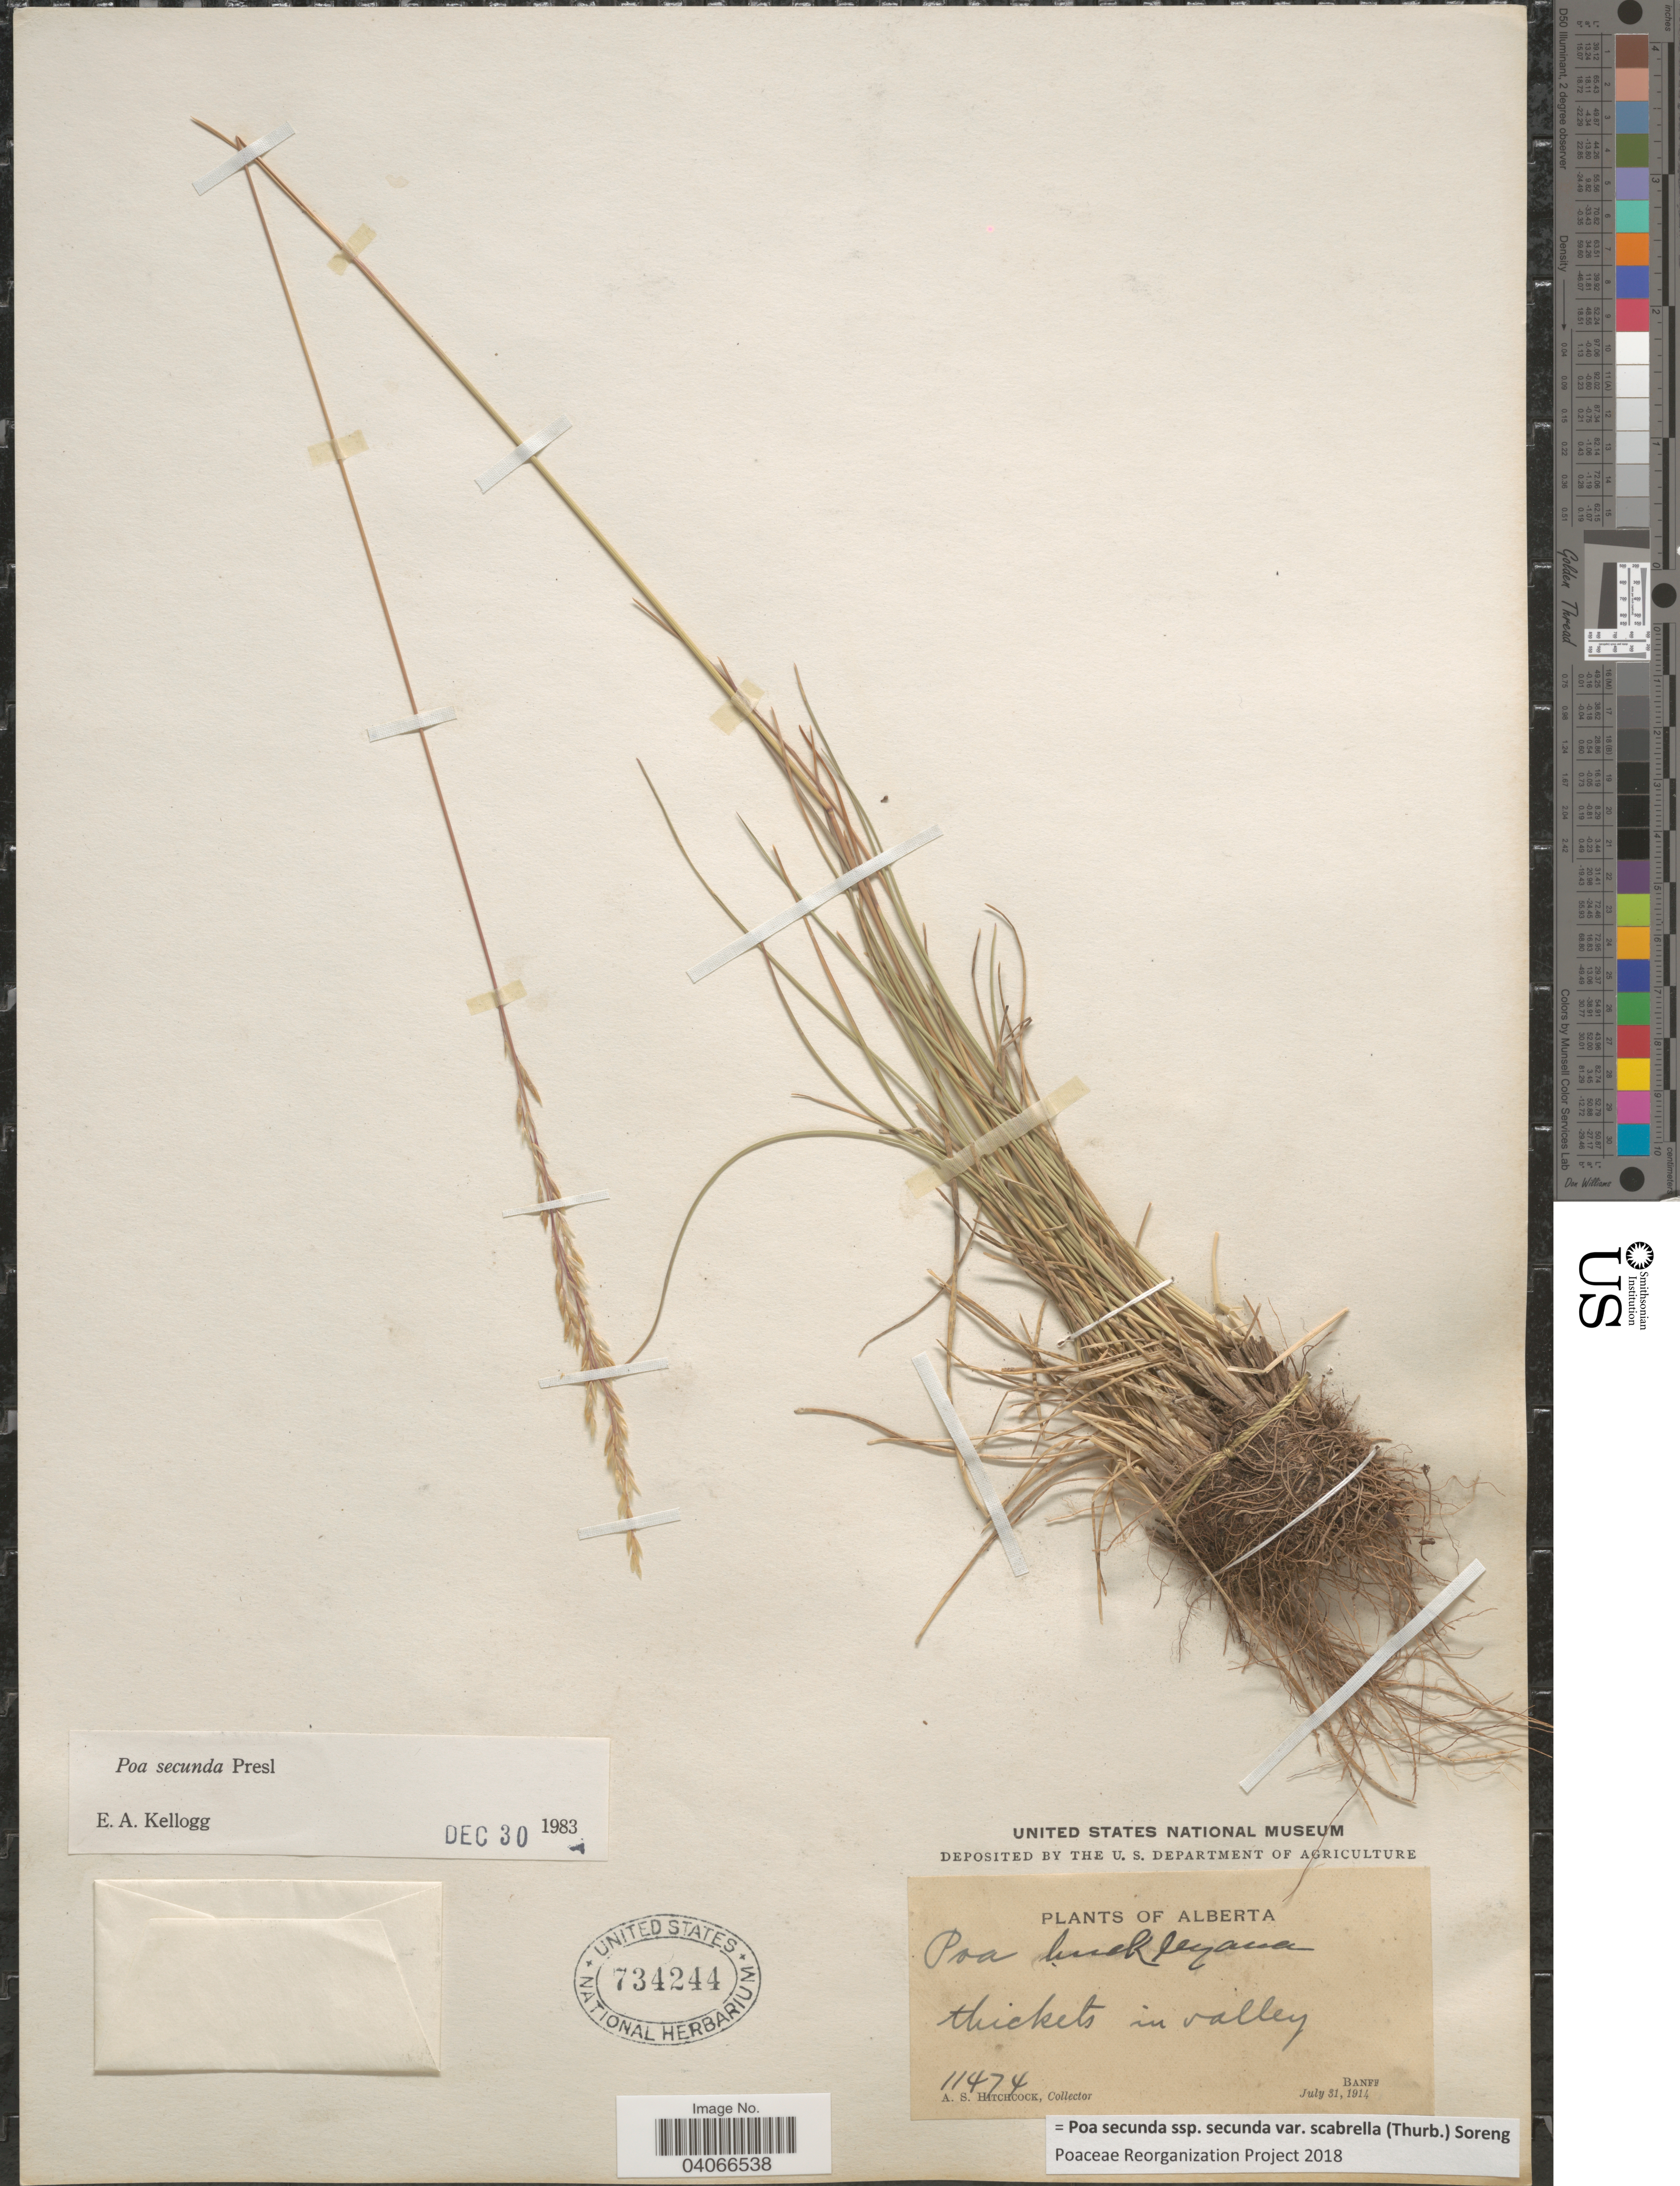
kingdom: Plantae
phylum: Tracheophyta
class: Liliopsida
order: Poales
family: Poaceae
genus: Poa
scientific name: Poa secunda subsp. secunda var. scabrella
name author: (Thurb.) Soreng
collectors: A. S. Hitchcock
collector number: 11474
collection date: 1914-07-31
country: Canada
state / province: Alberta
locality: Thickets in valley. Banff.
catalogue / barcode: US 734244